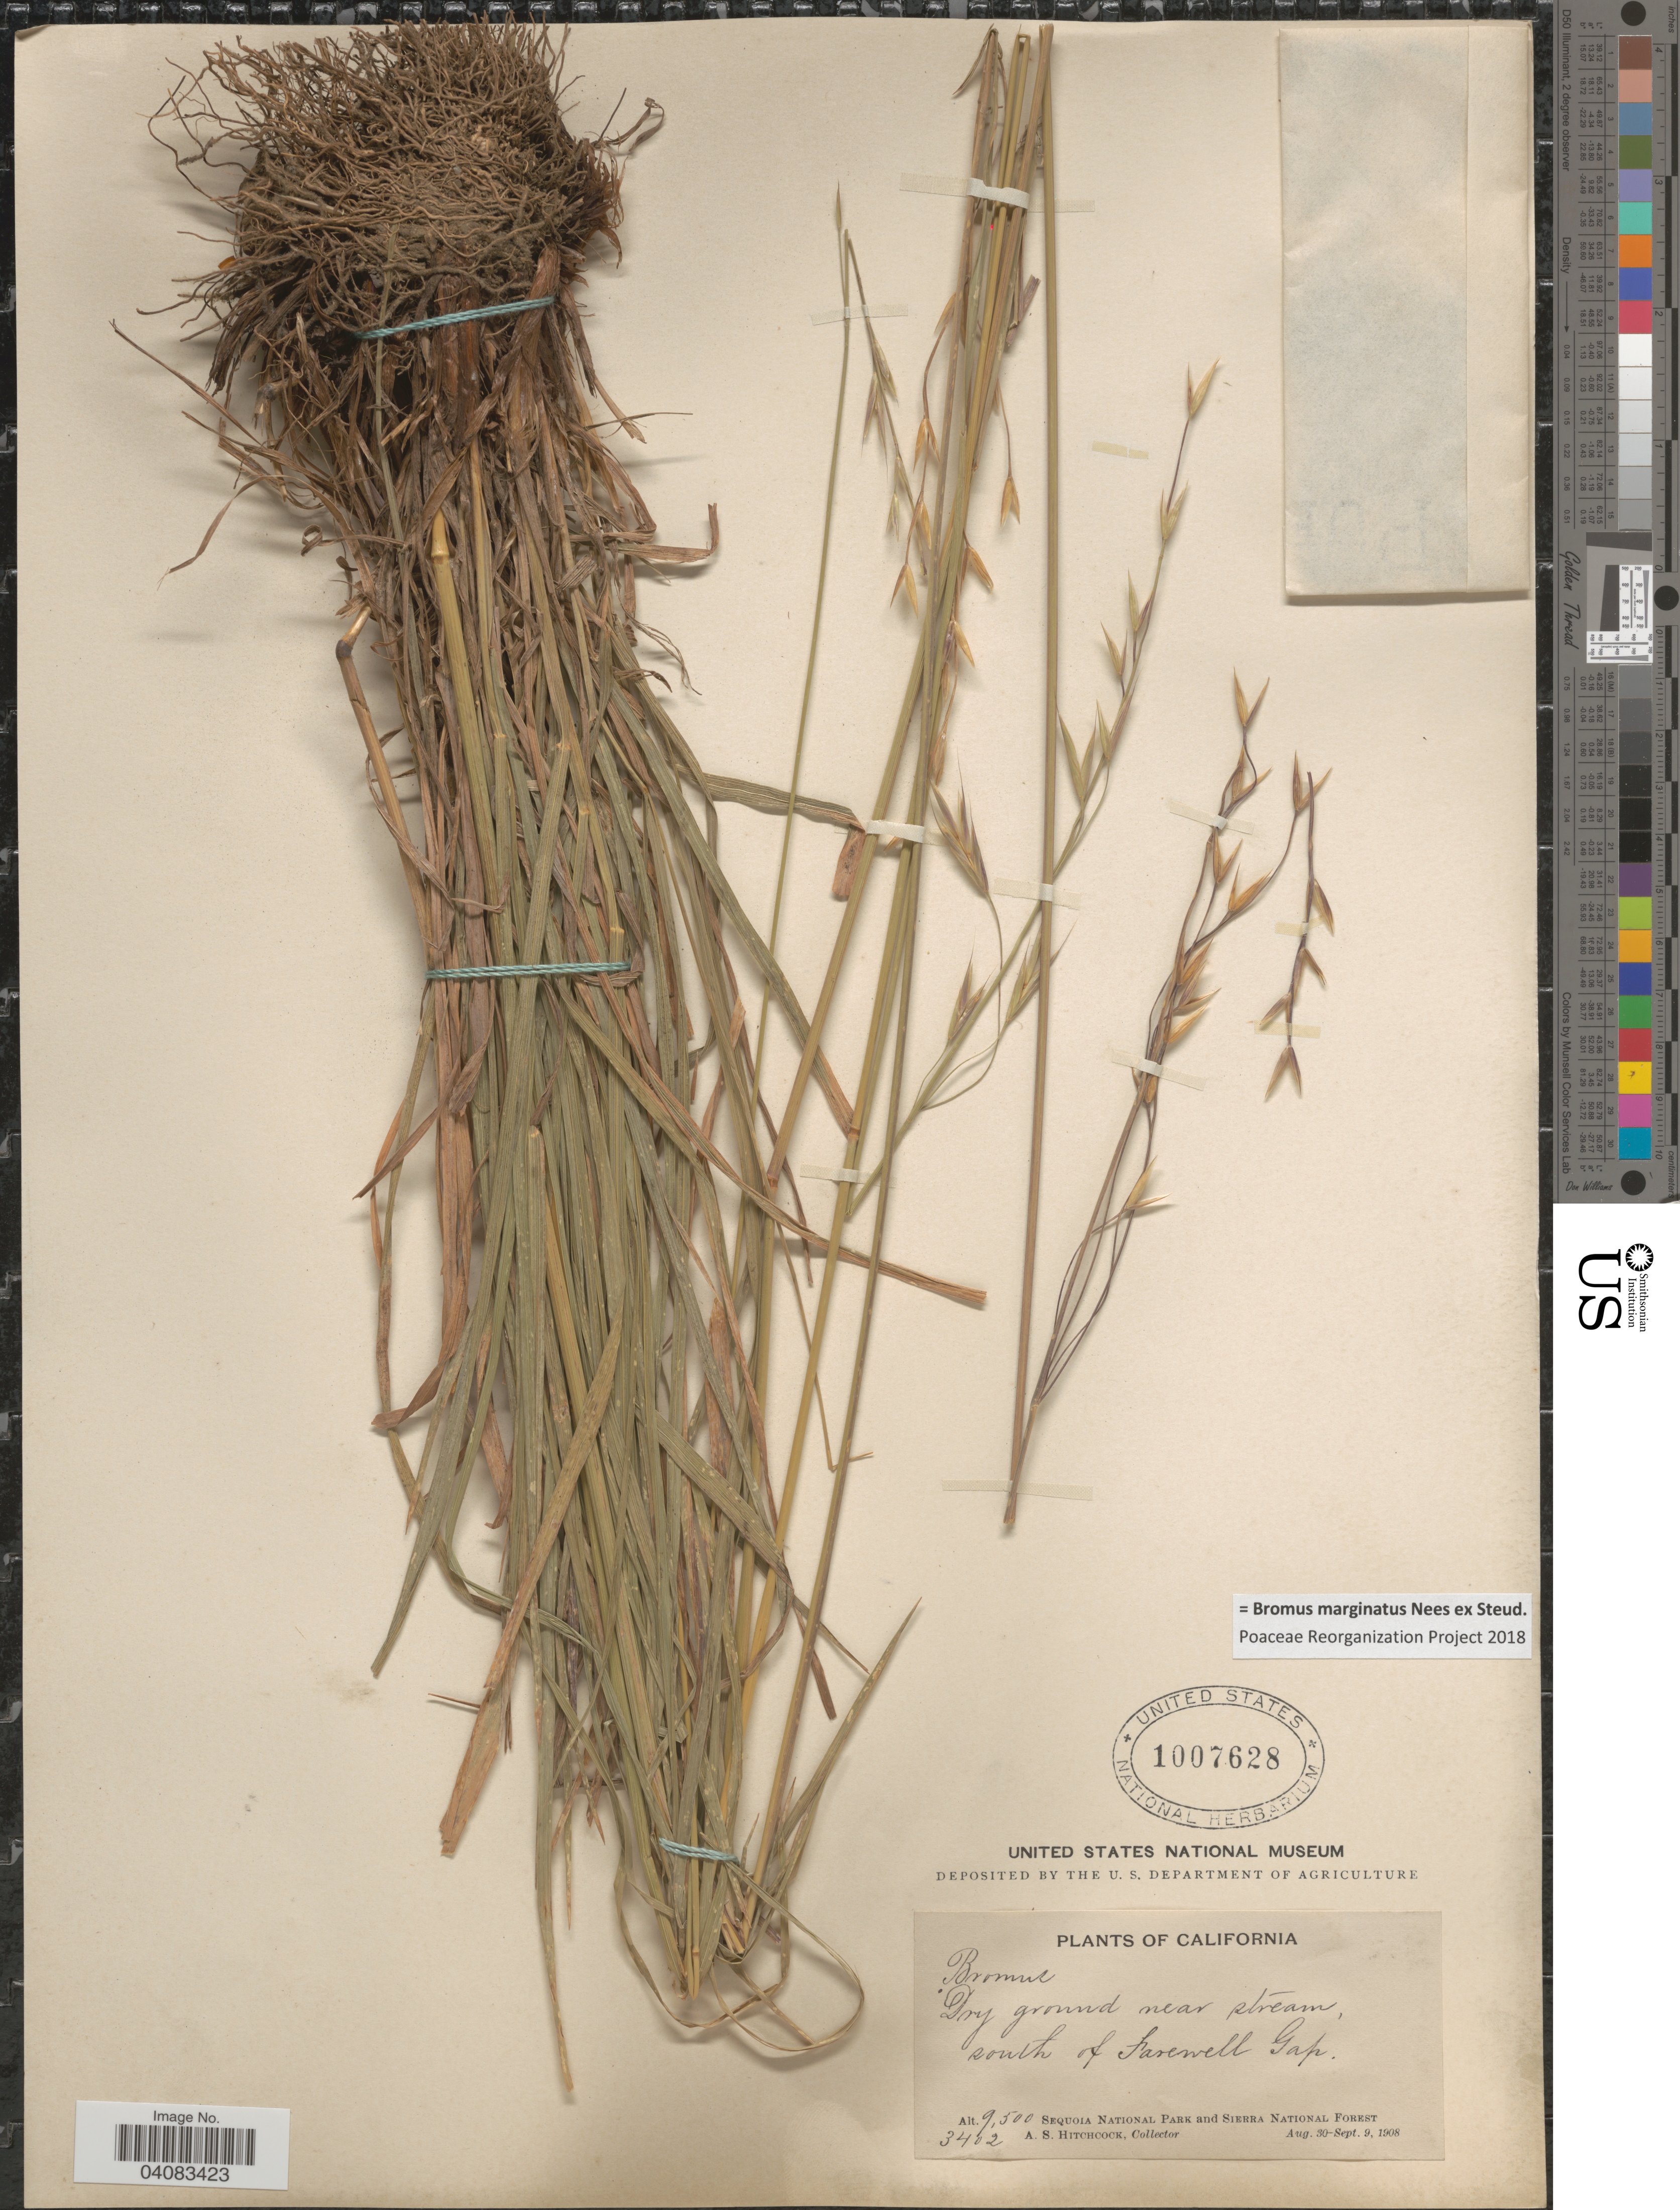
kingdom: Plantae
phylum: Tracheophyta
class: Liliopsida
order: Poales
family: Poaceae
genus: Bromus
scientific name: Bromus marginatus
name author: Nees ex Steud.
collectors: A. S. Hitchcock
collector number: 3402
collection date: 1908-08-30/1908-09-09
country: United States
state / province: California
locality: Dry ground near stream, south of Farewell Gap. Sequoia National Park and Sierra National Forest.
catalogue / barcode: US 1007628